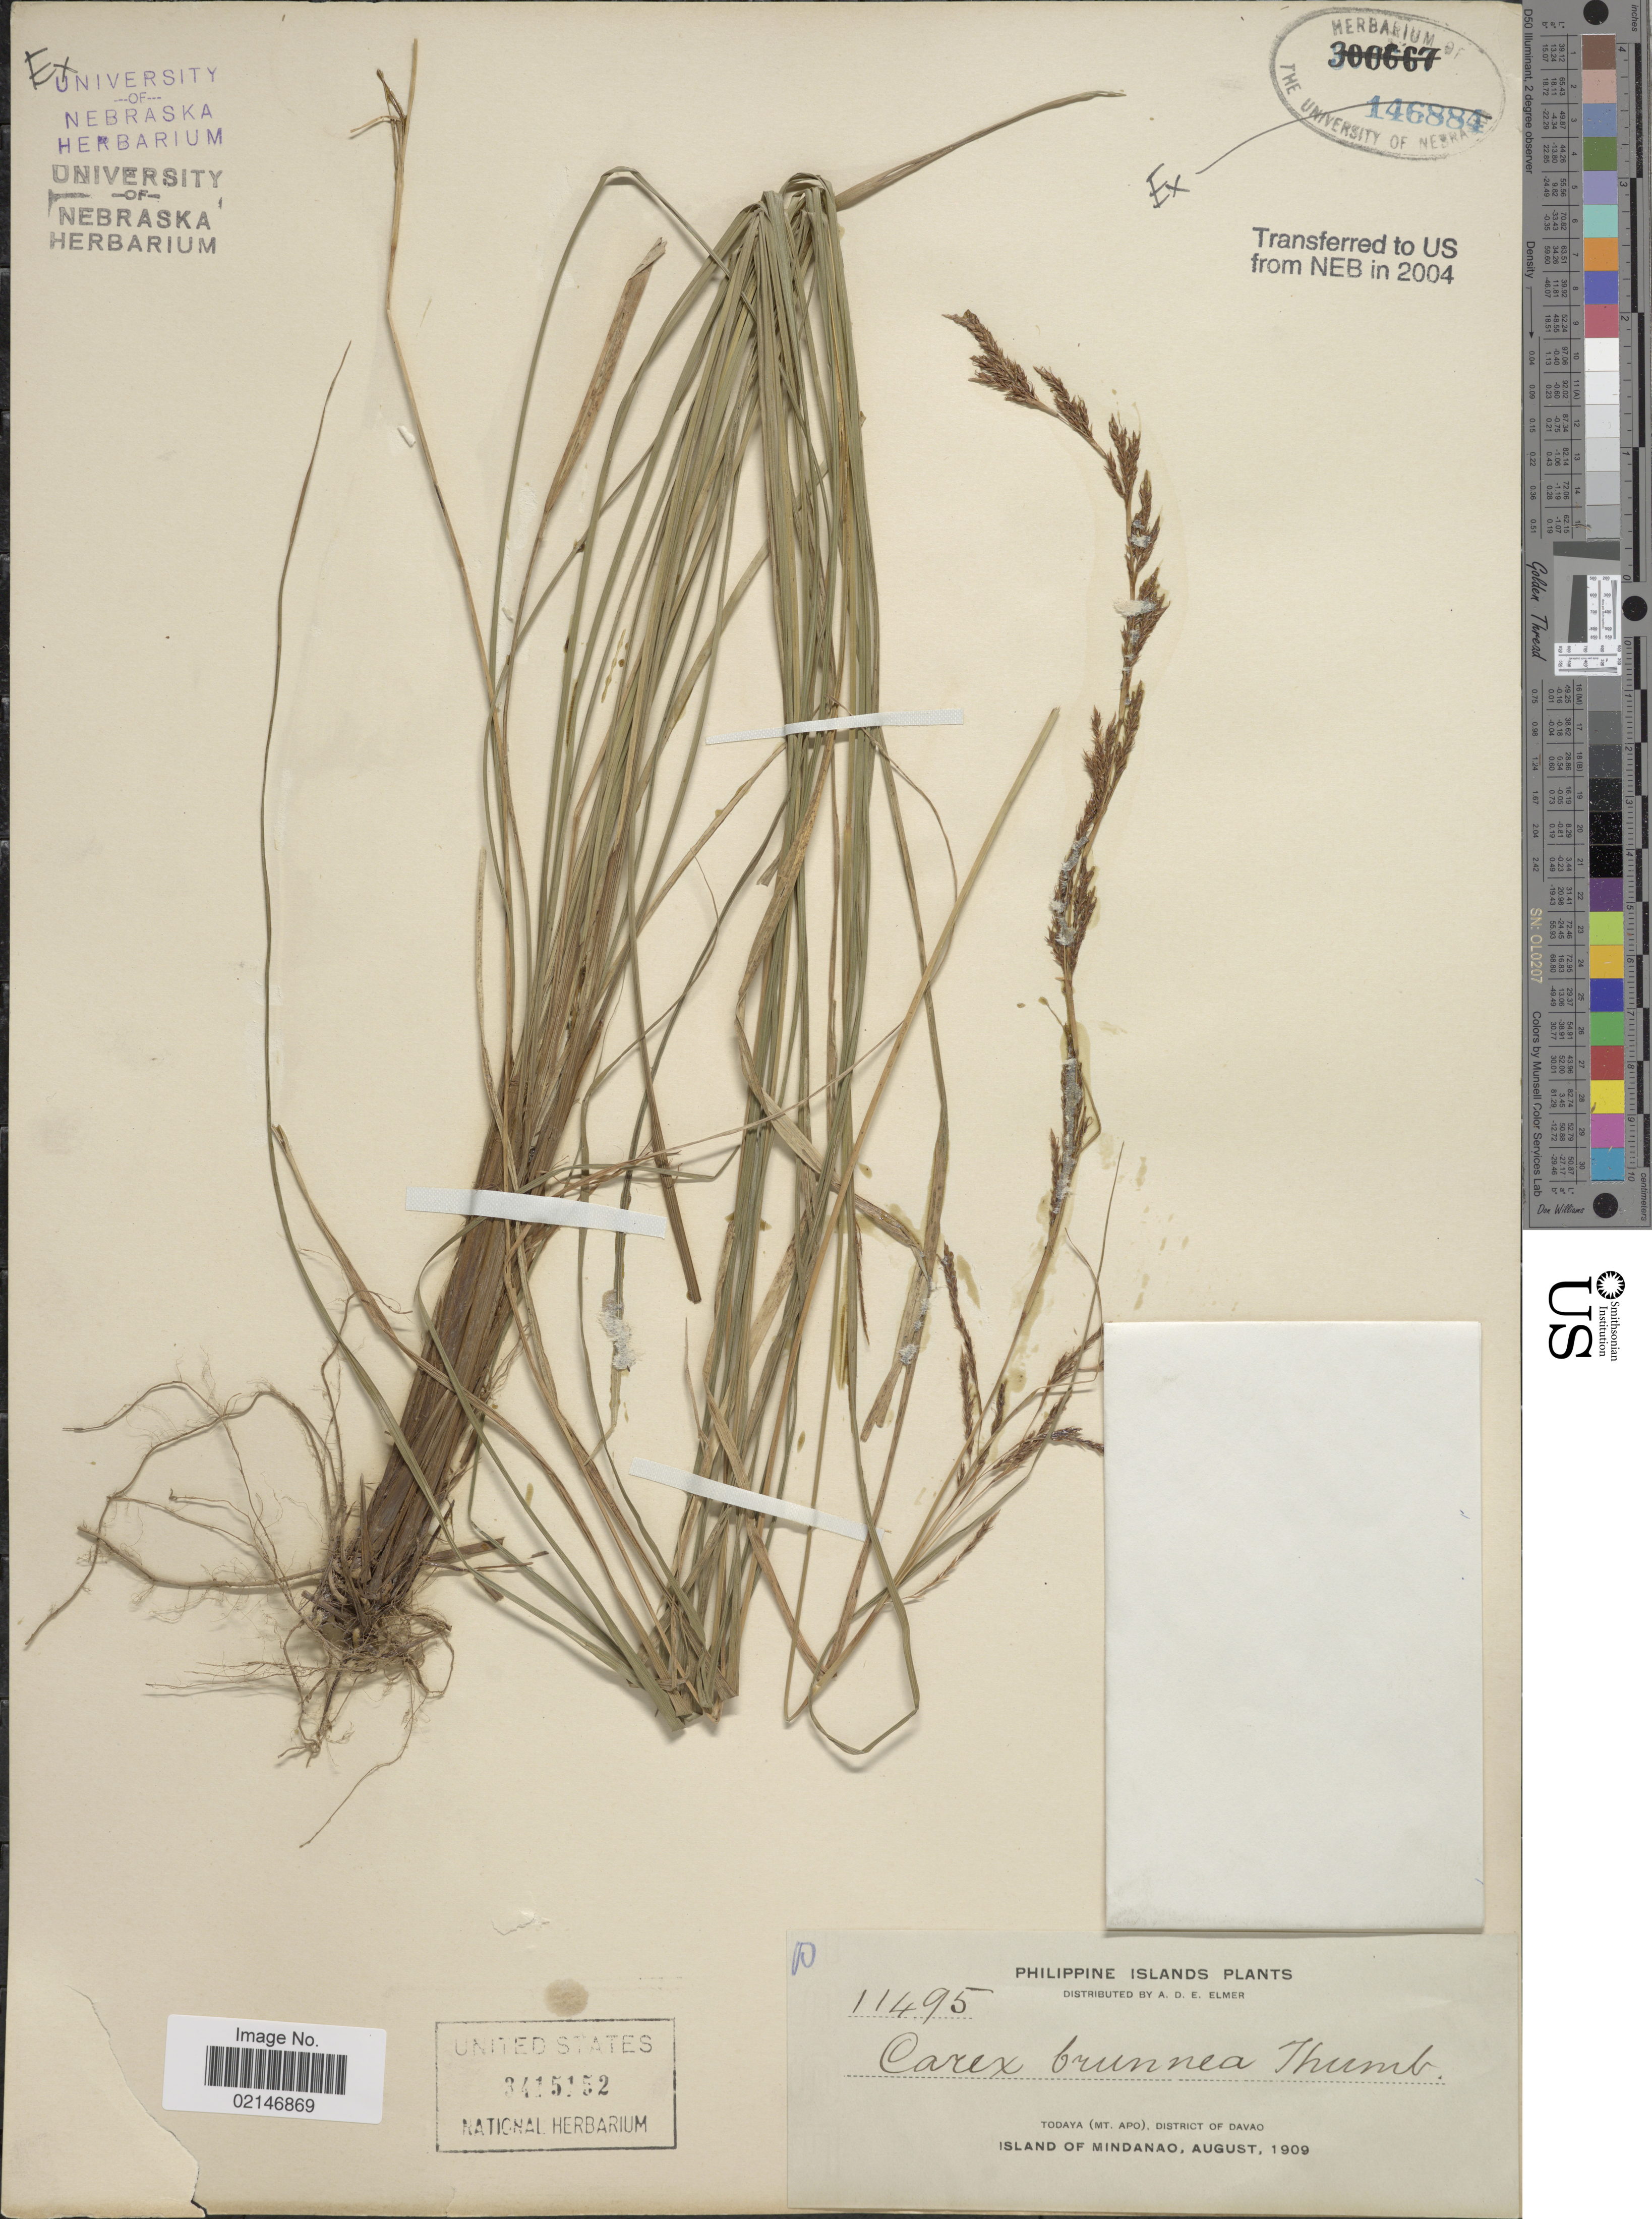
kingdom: Plantae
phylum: Tracheophyta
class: Liliopsida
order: Poales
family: Cyperaceae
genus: Carex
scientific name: Carex brunnea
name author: Thunb.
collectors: A. D. E. Elmer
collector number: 11495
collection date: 1909-08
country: Philippines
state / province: Davao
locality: Todaya (Mt. Apo), District of Davao, Island of Mindanao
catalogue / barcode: US 3415152